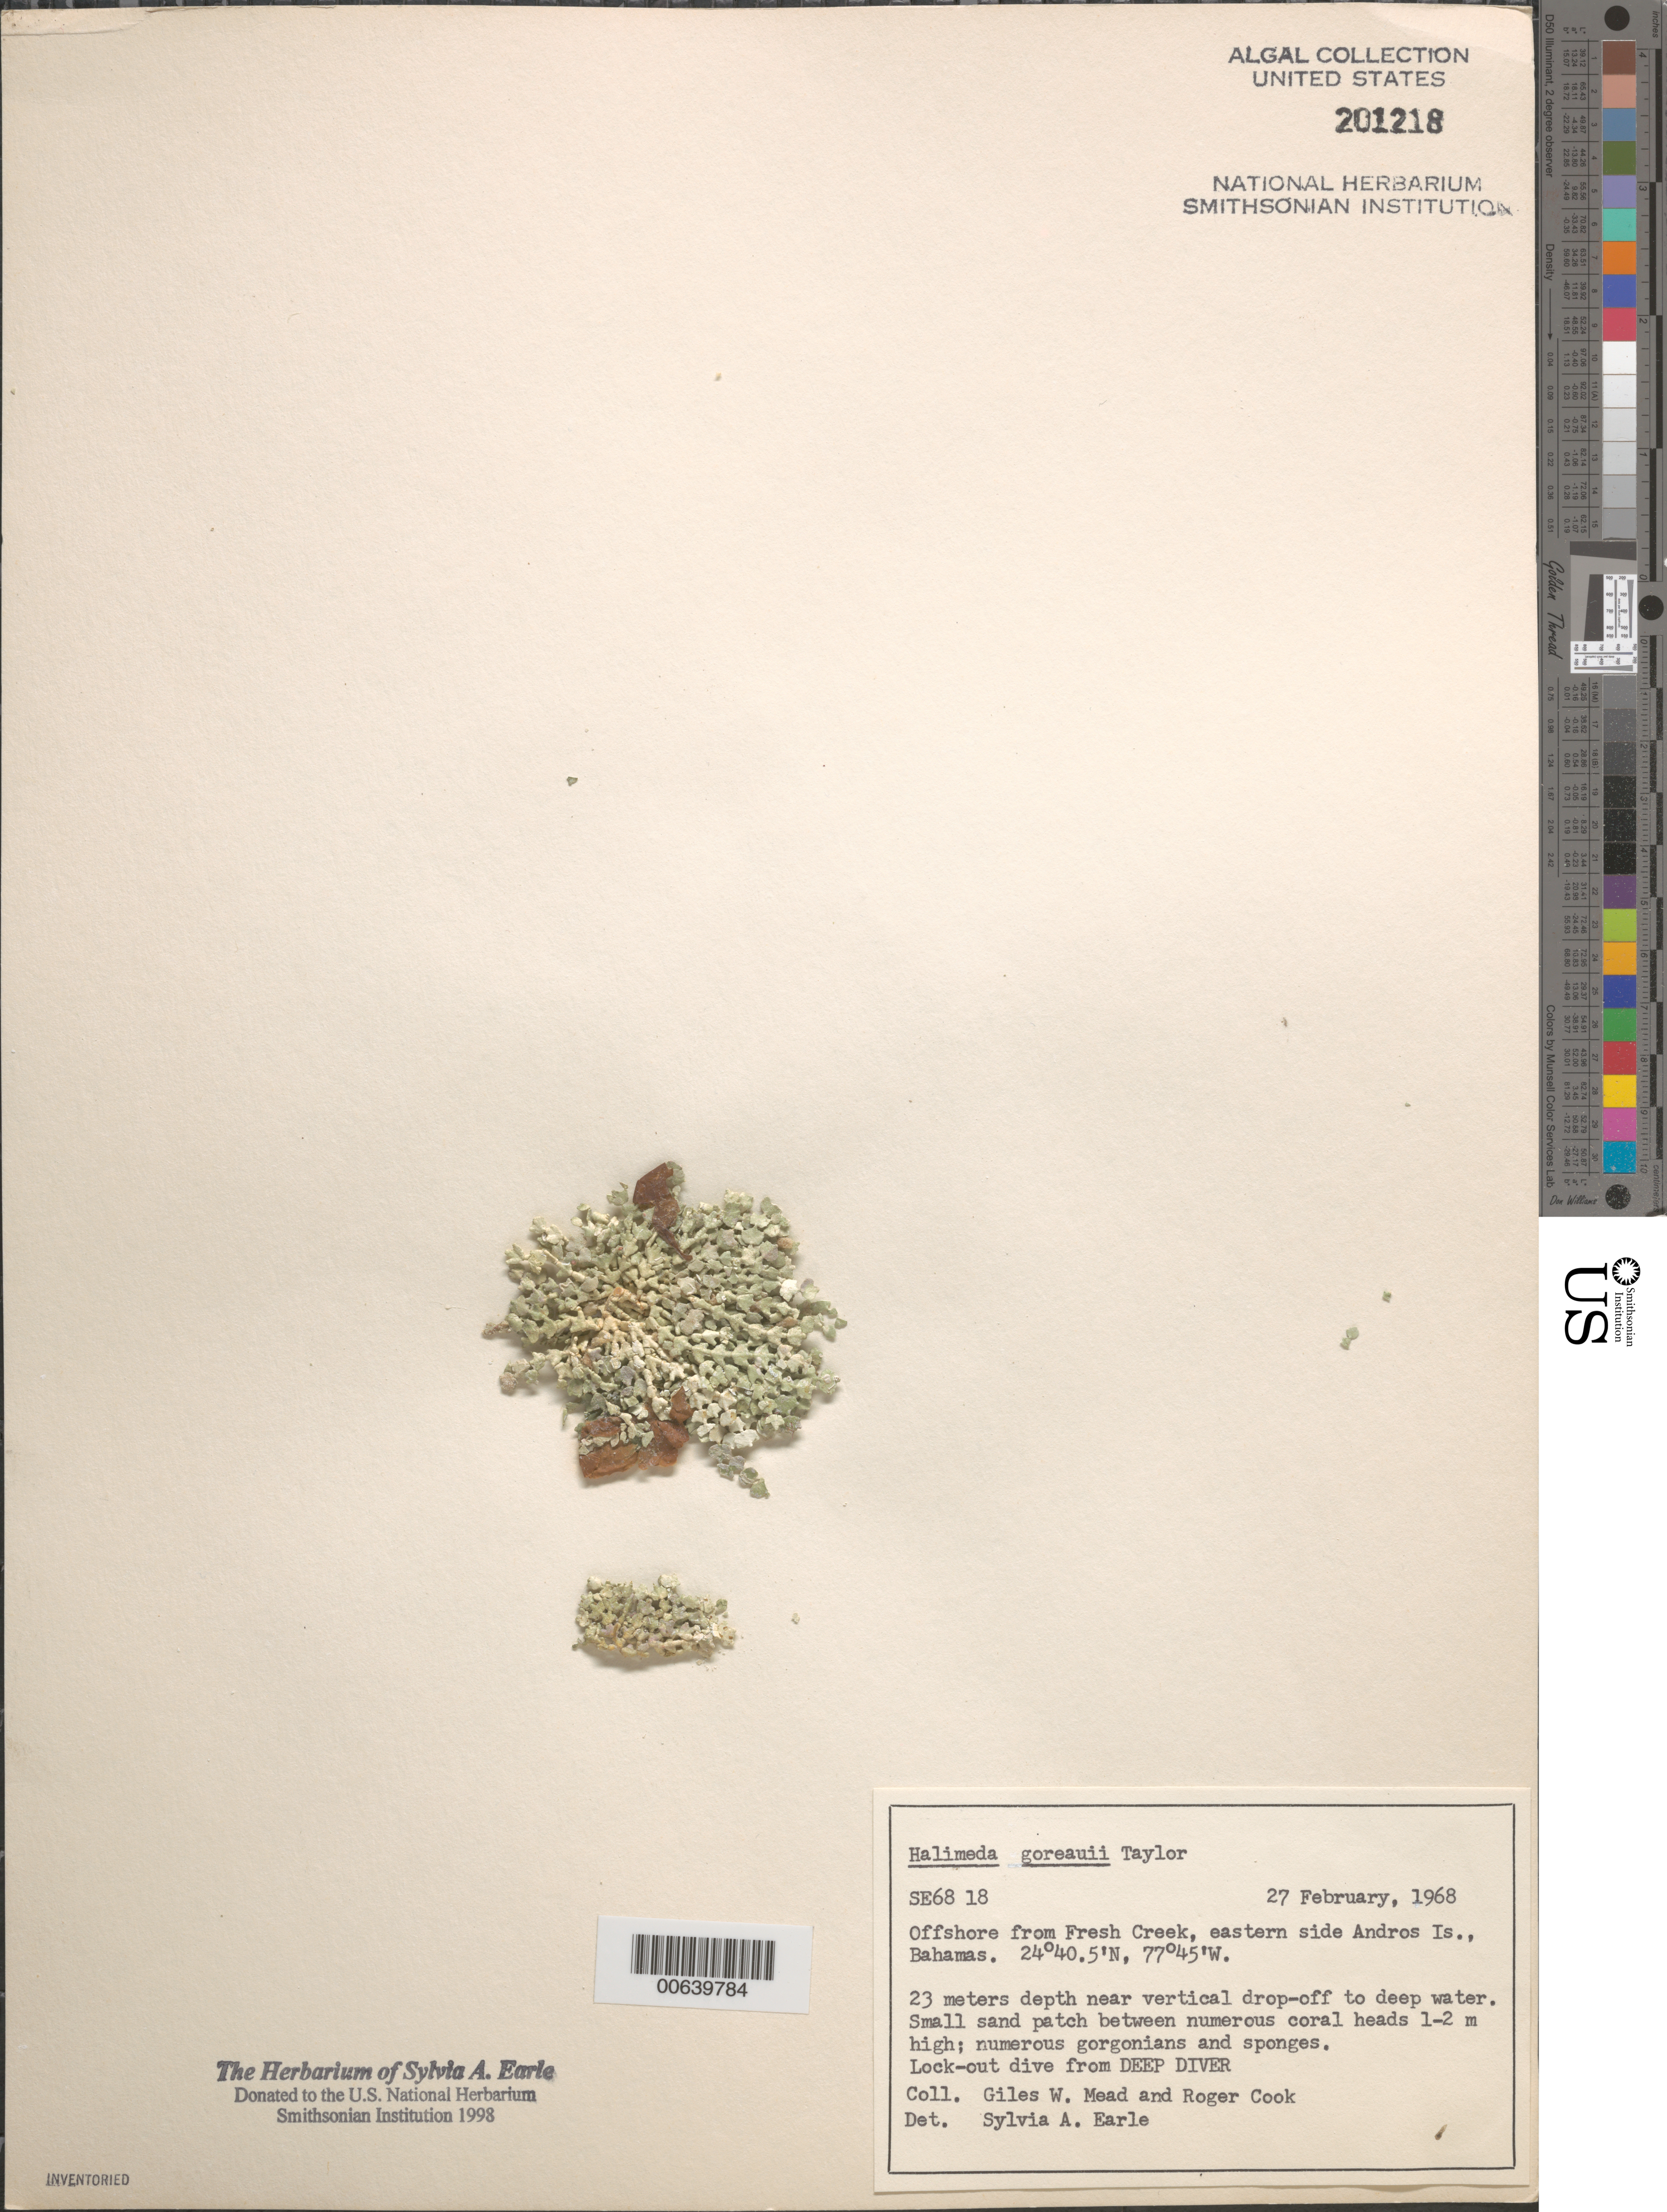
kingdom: Plantae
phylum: Chlorophyta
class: Ulvophyceae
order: Bryopsidales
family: Halimedaceae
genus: Halimeda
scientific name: Halimeda goreaui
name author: W.R. Taylor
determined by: Earle, S. A.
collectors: G. W. Mead & R. Cook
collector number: SE 6818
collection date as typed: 27 Feb 1968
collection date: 1968-02-27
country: Bahamas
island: Andros Island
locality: Off Fresh Creek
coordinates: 24 40.5' N, 77 45' W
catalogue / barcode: US 201218